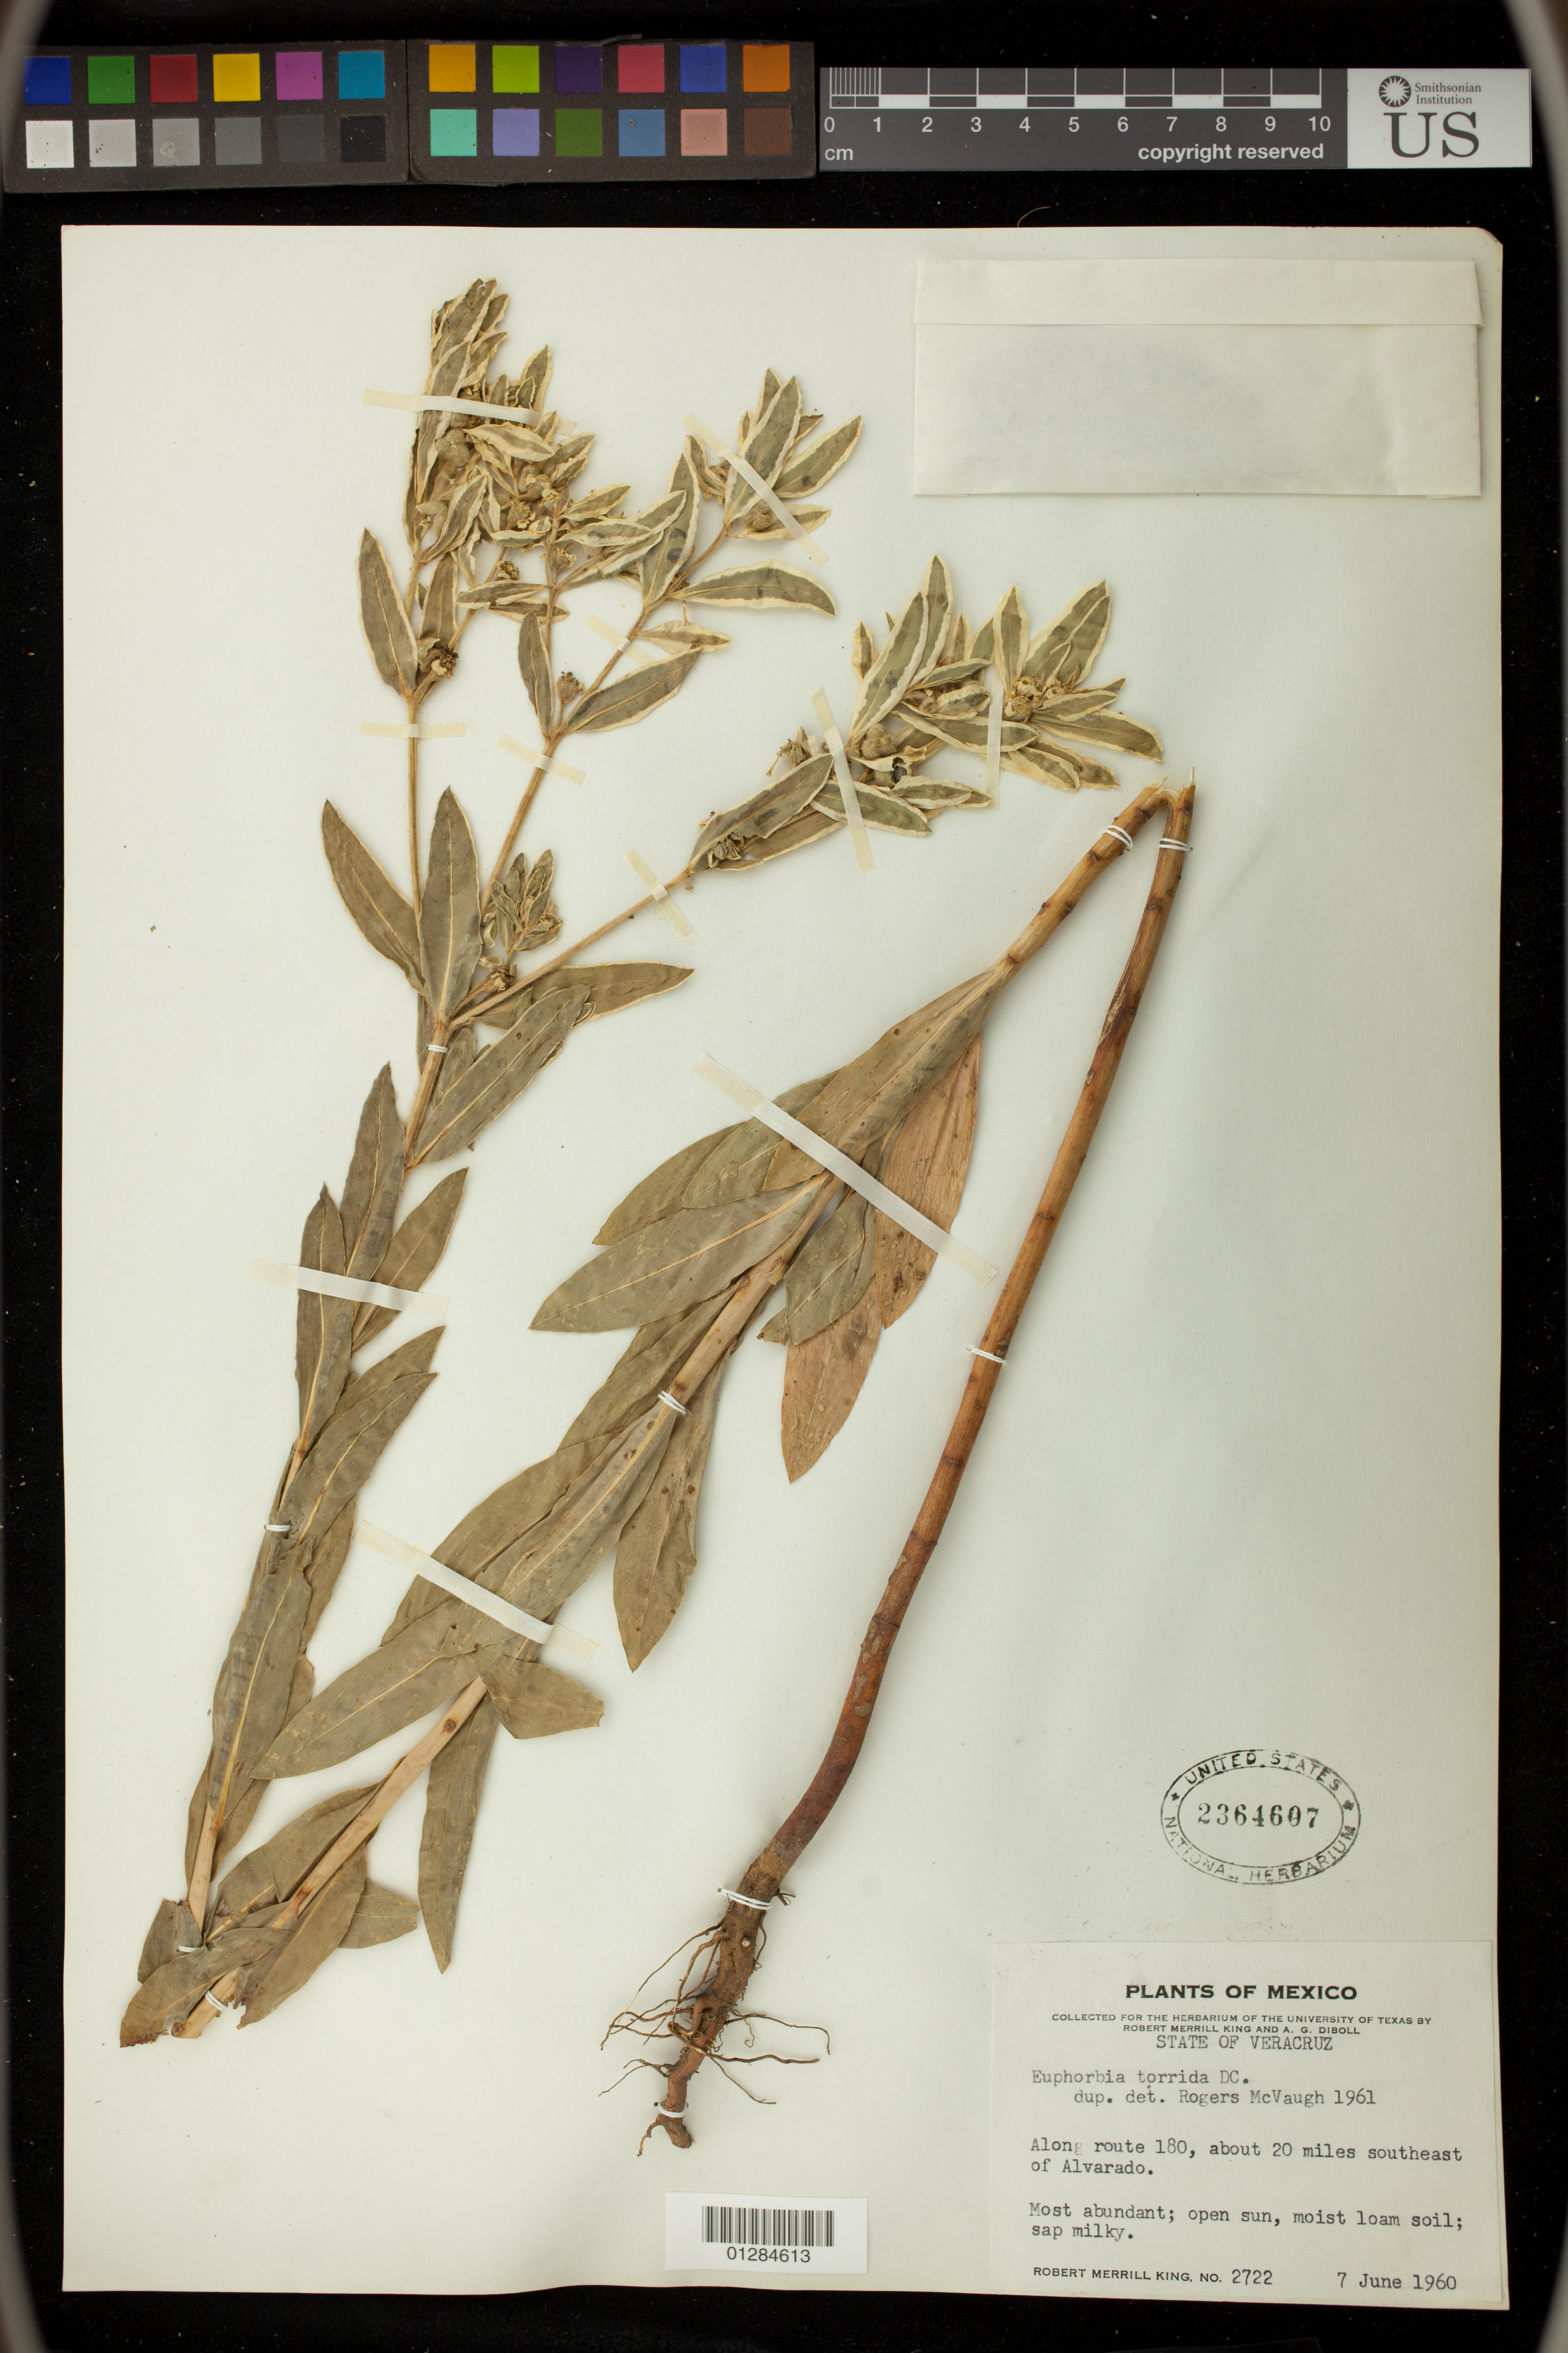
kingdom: Plantae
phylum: Tracheophyta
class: Magnoliopsida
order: Malpighiales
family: Euphorbiaceae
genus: Euphorbia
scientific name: Euphorbia bonplandii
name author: Sweet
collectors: R. M. King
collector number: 2722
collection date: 1960-06-07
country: Mexico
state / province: Veracruz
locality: Alone route 180, about 20 miles southeast of Alvarado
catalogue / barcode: US 2364607